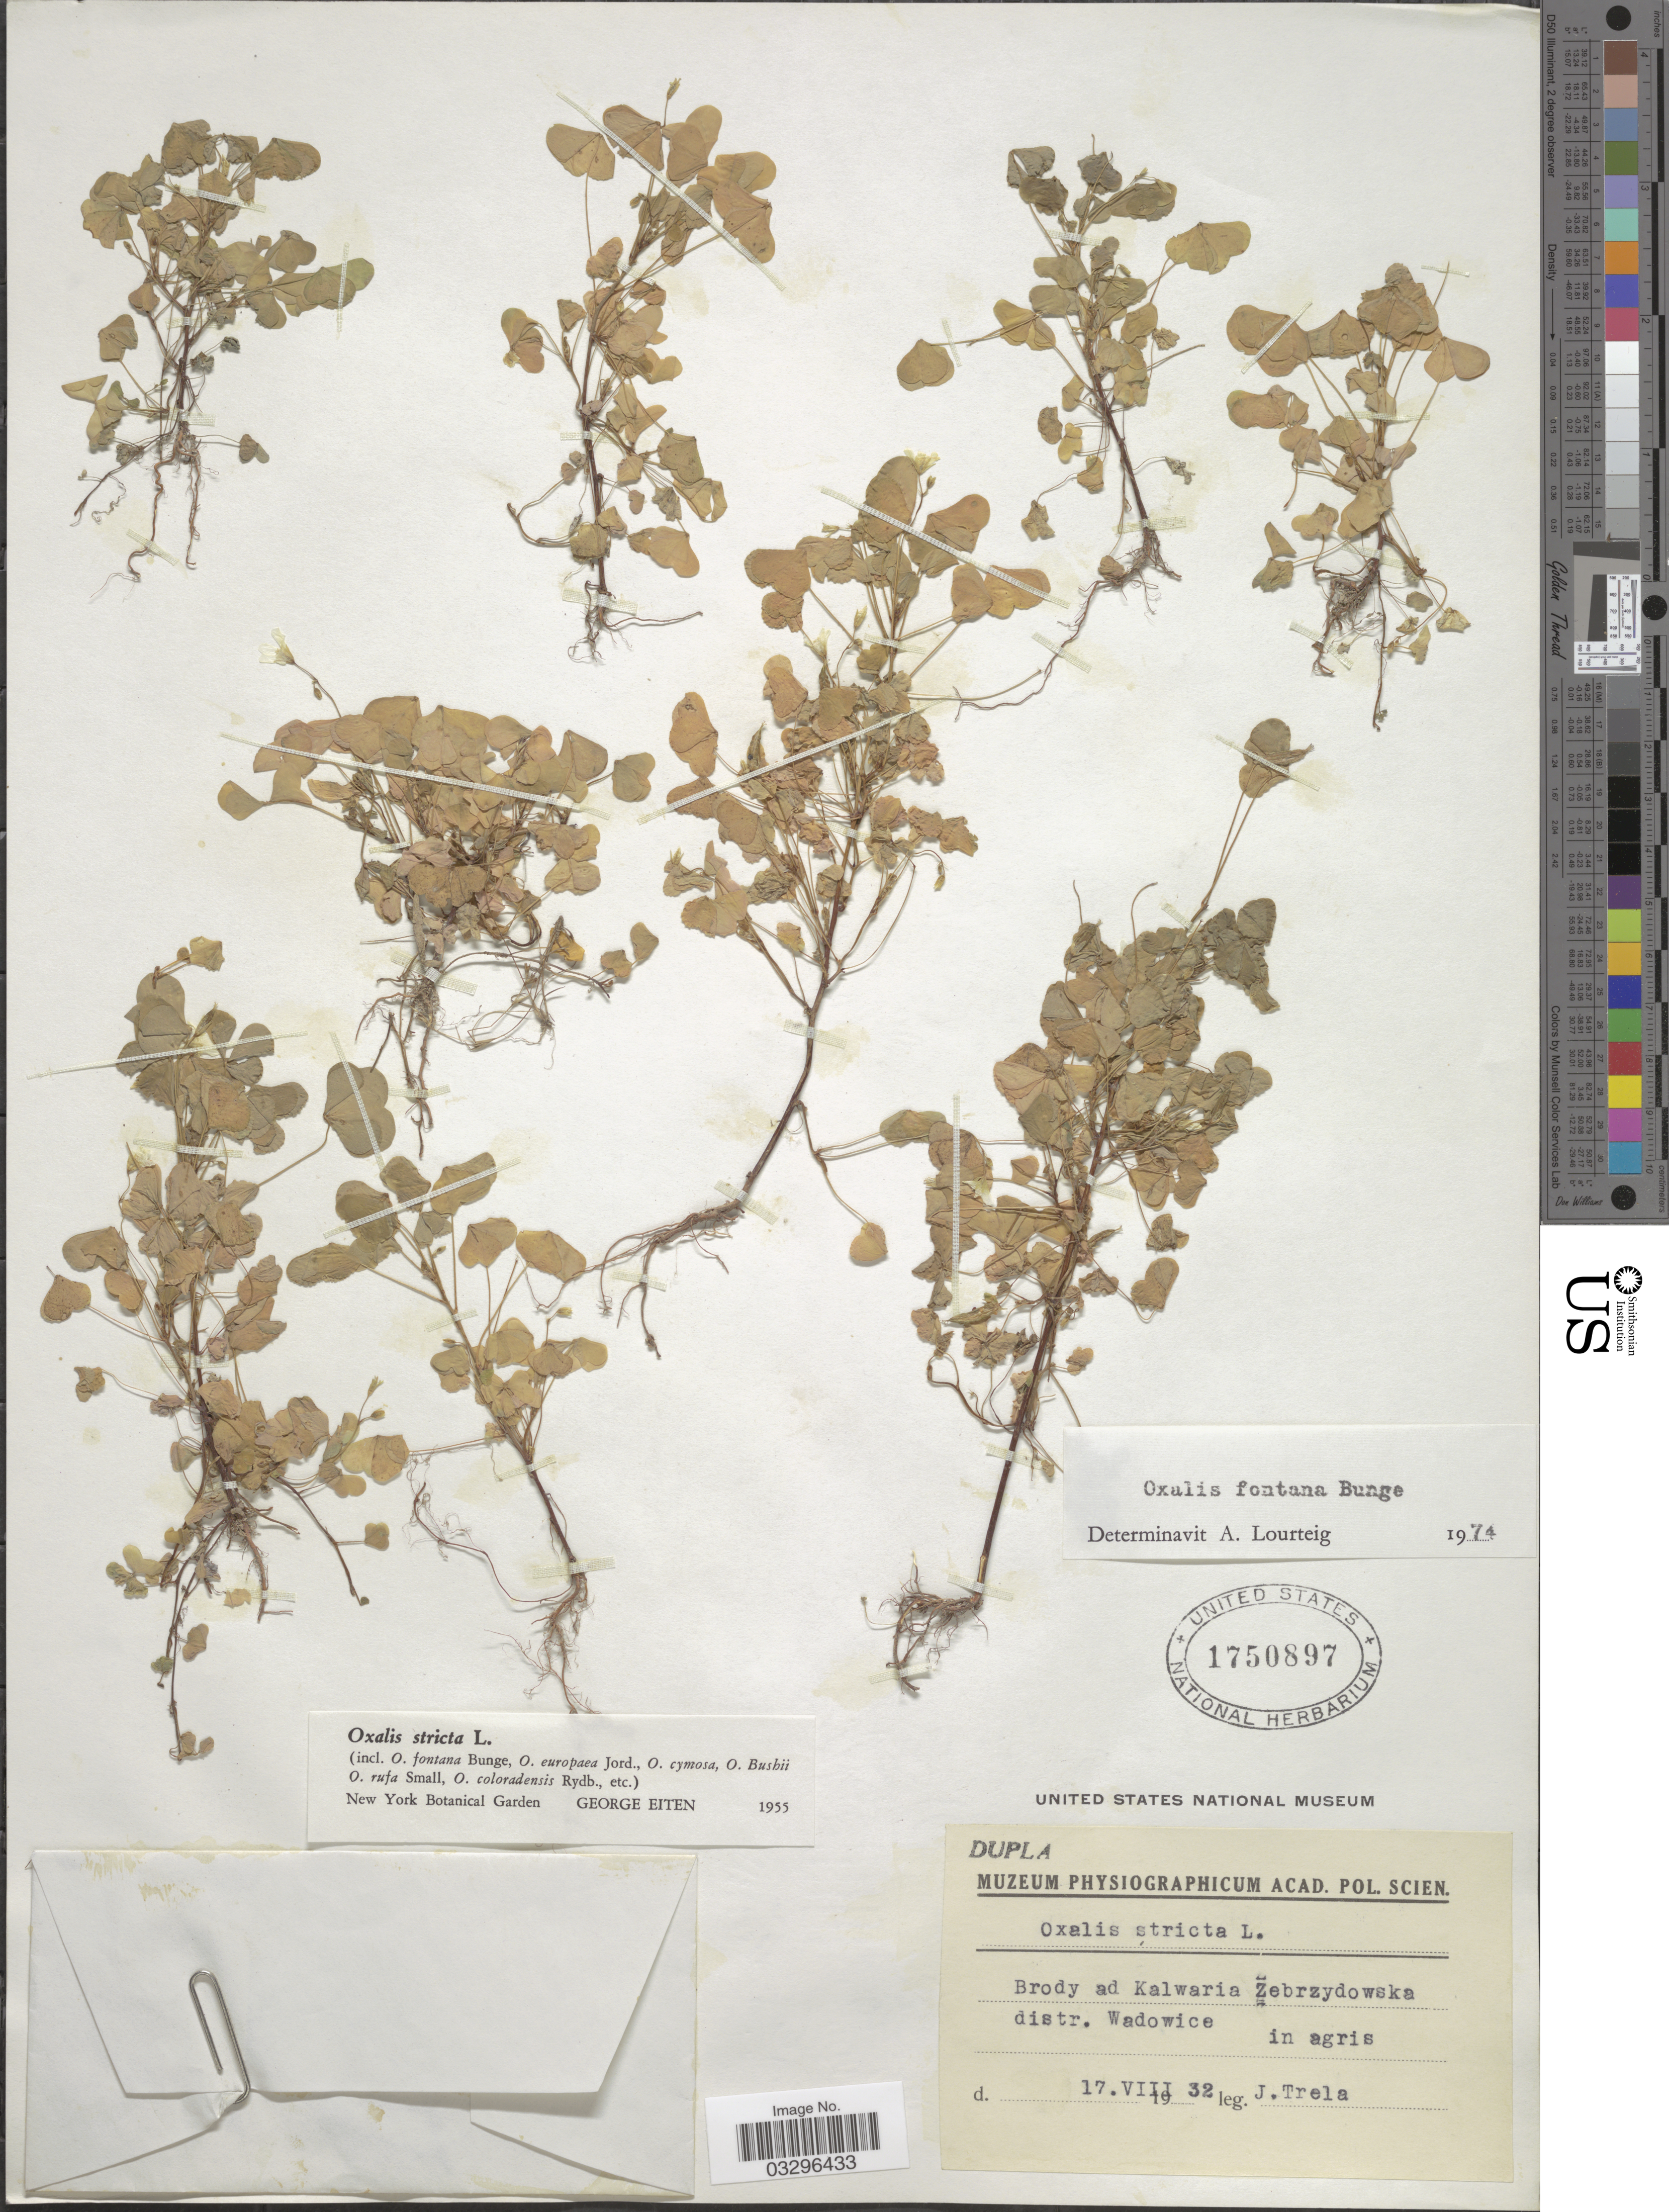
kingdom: Plantae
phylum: Tracheophyta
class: Magnoliopsida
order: Oxalidales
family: Oxalidaceae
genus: Oxalis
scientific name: Oxalis fontana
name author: Bunge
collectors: J. Trela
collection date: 1932-08-17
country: Poland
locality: Brody ad Kalwaria Zebrzydowska, distr. Wadowice.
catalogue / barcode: US 1750897